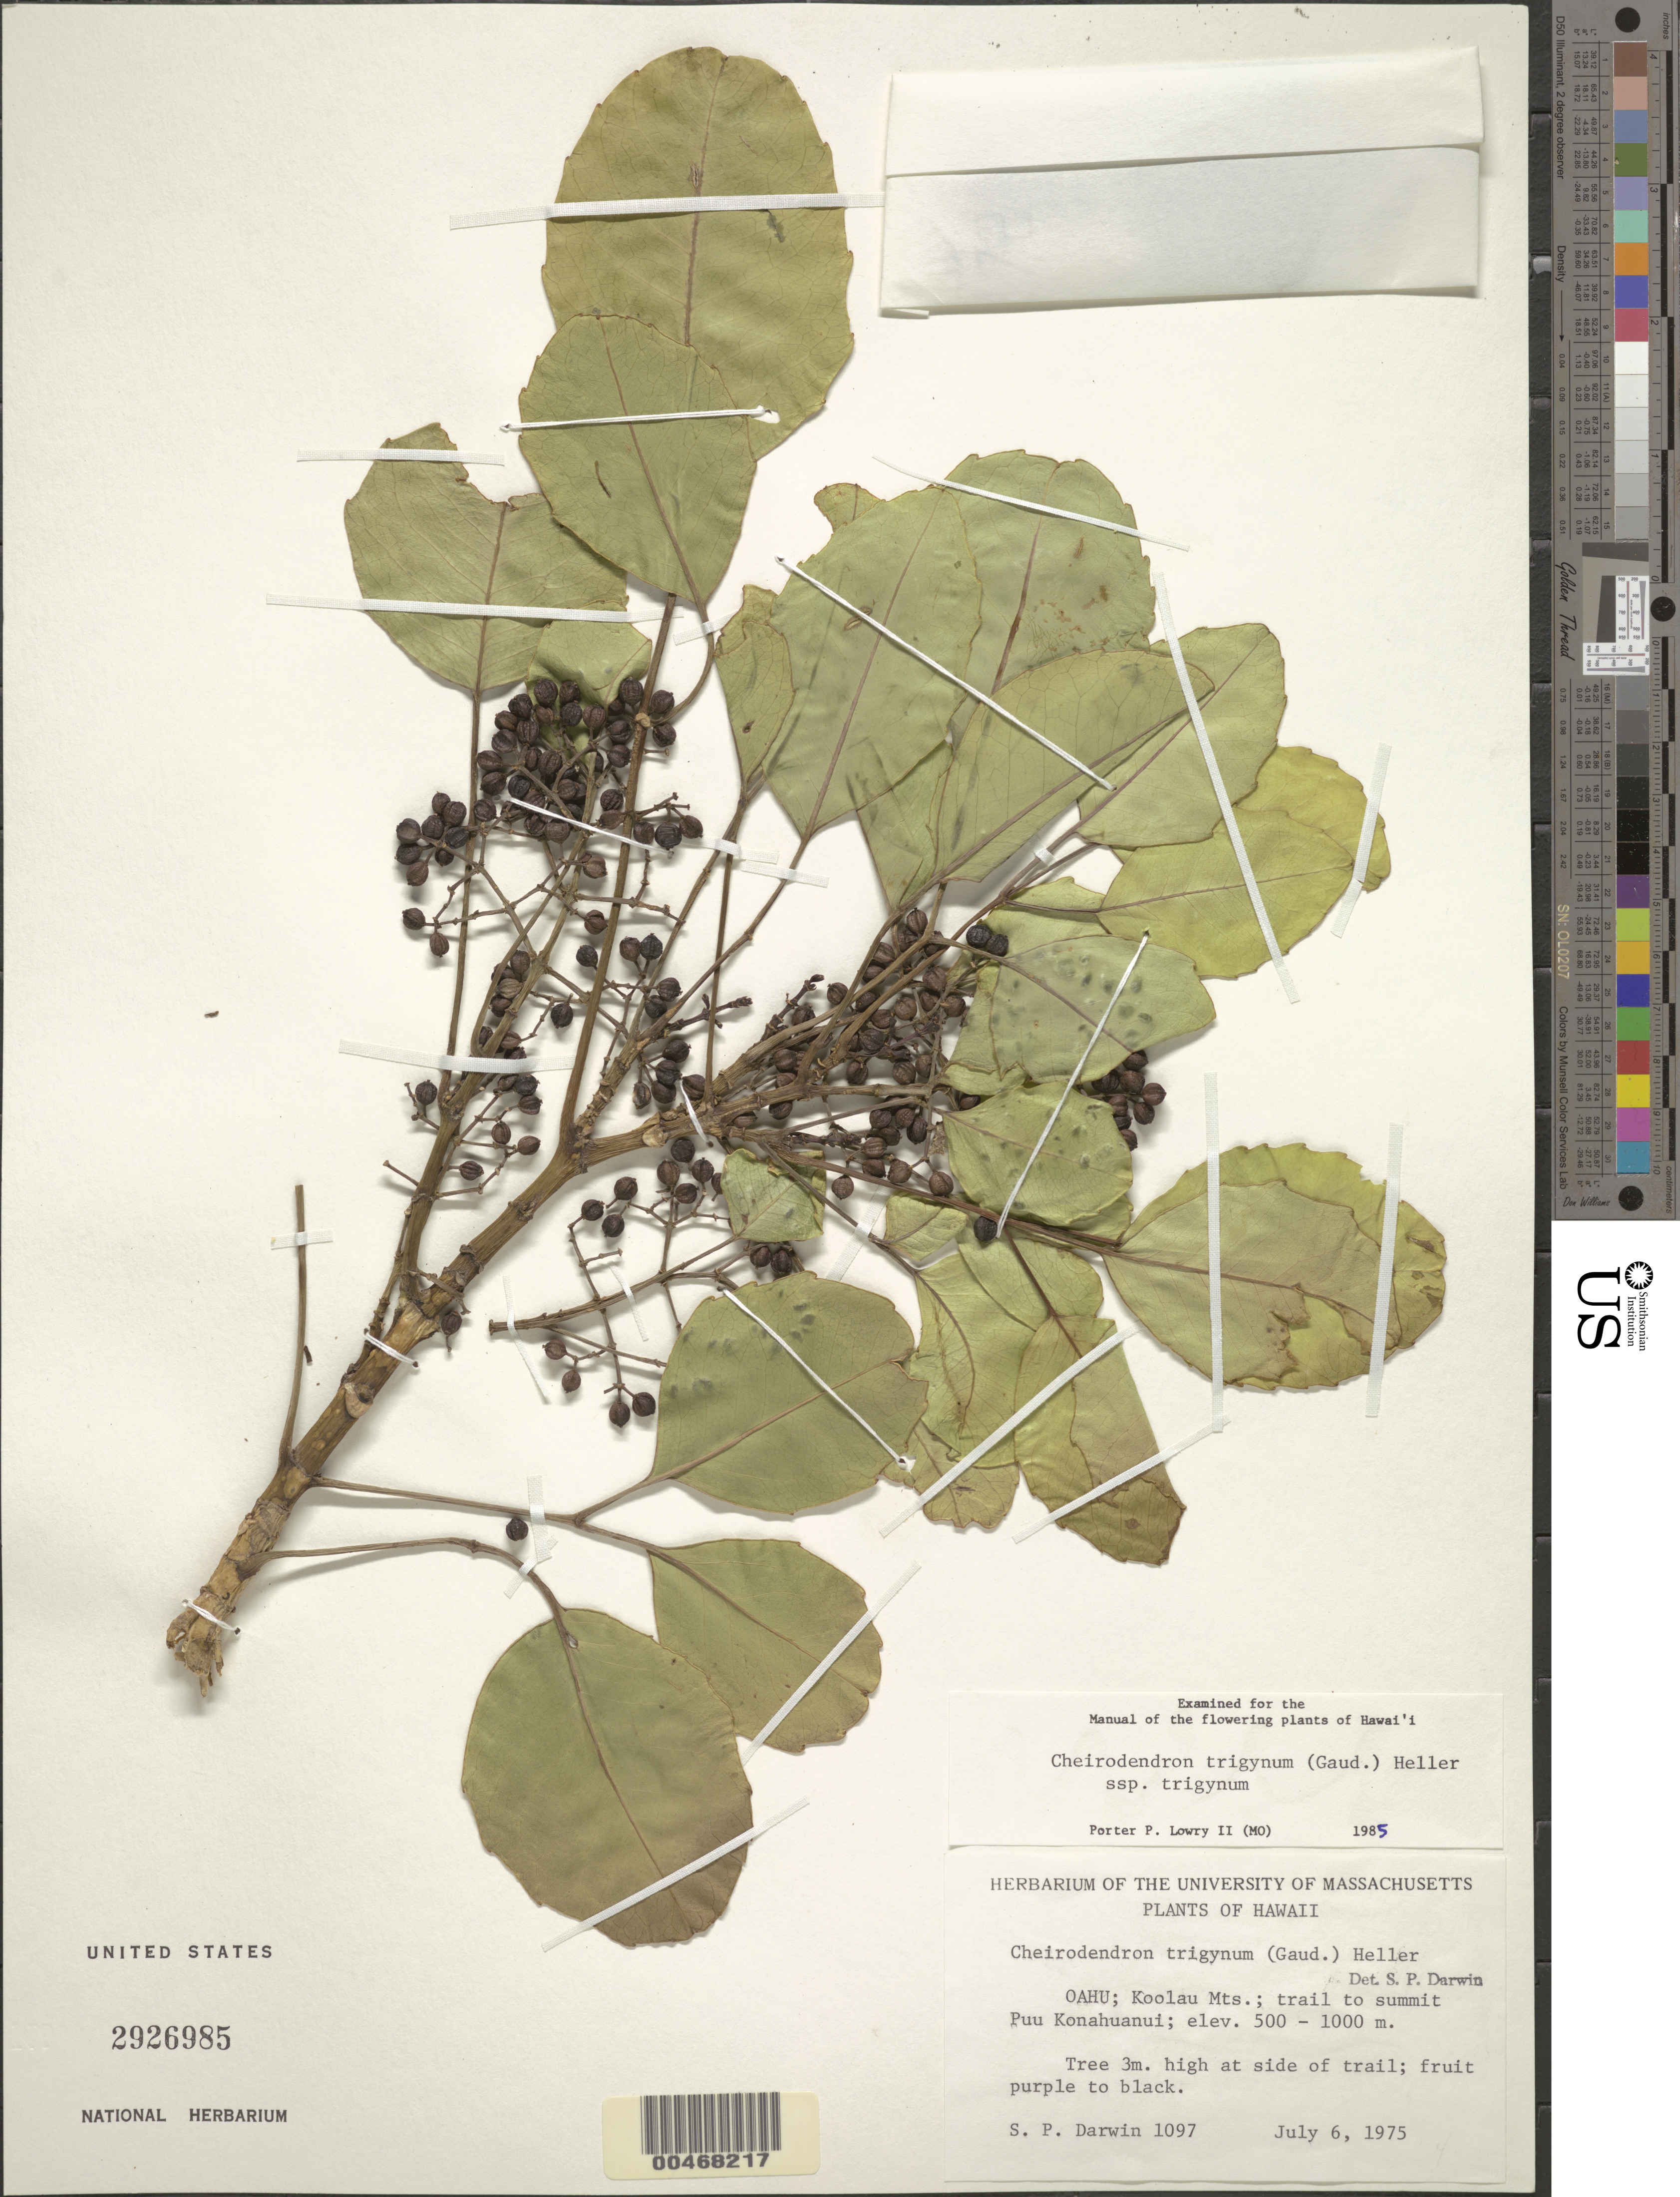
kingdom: Plantae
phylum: Tracheophyta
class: Magnoliopsida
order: Apiales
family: Araliaceae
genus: Cheirodendron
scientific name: Cheirodendron trigynum subsp. trigynum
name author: (Gaudich.) A. Heller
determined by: Lowry, P. P., (MO), Missouri Botanical Garden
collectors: S. P. Darwin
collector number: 1097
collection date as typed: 6 Jul 1975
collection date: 1975-07-06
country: United States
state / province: Hawaii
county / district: Honolulu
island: Oahu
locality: Koolau Mts., trail to summit Puu Konahuanui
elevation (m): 500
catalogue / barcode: US 2926985